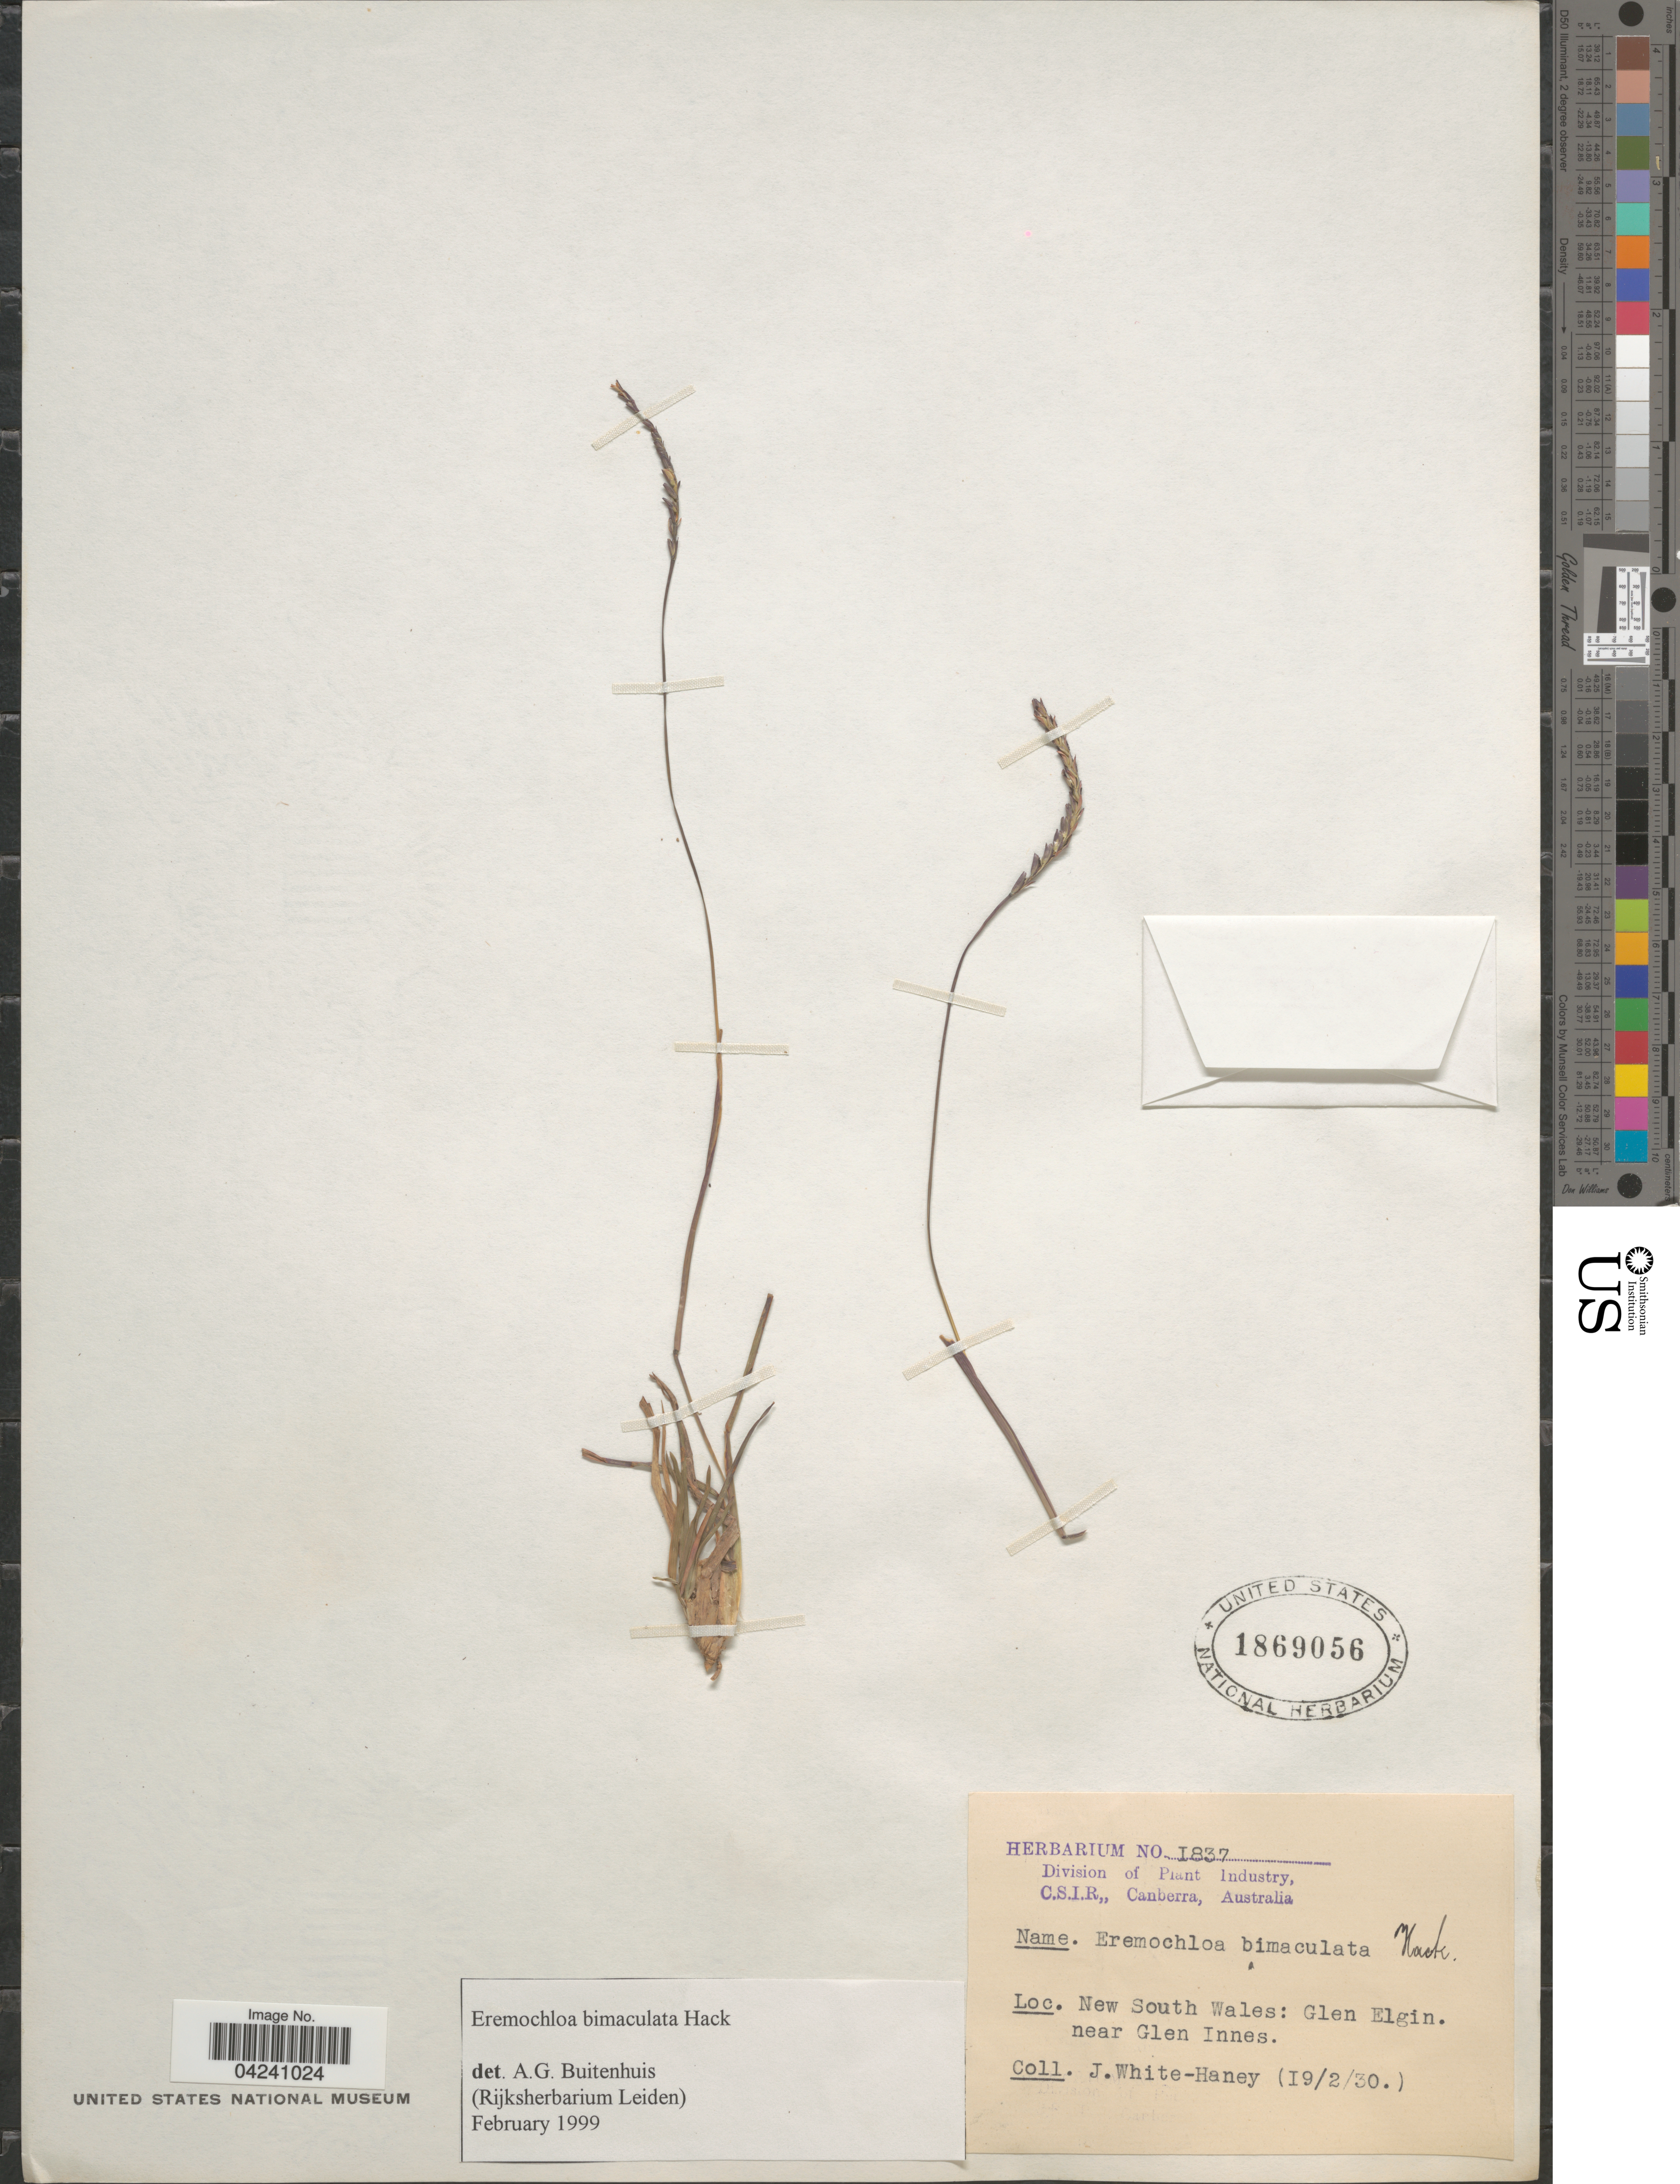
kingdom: Plantae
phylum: Tracheophyta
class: Liliopsida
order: Poales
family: Poaceae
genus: Eremochloa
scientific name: Eremochloa bimaculata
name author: Hack.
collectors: J. White-Haney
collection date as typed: Transcribed d/m/y: 19/2/30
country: Australia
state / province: New South Wales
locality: Glen Elgin. Near Glen Innes.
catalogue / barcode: US 1869056